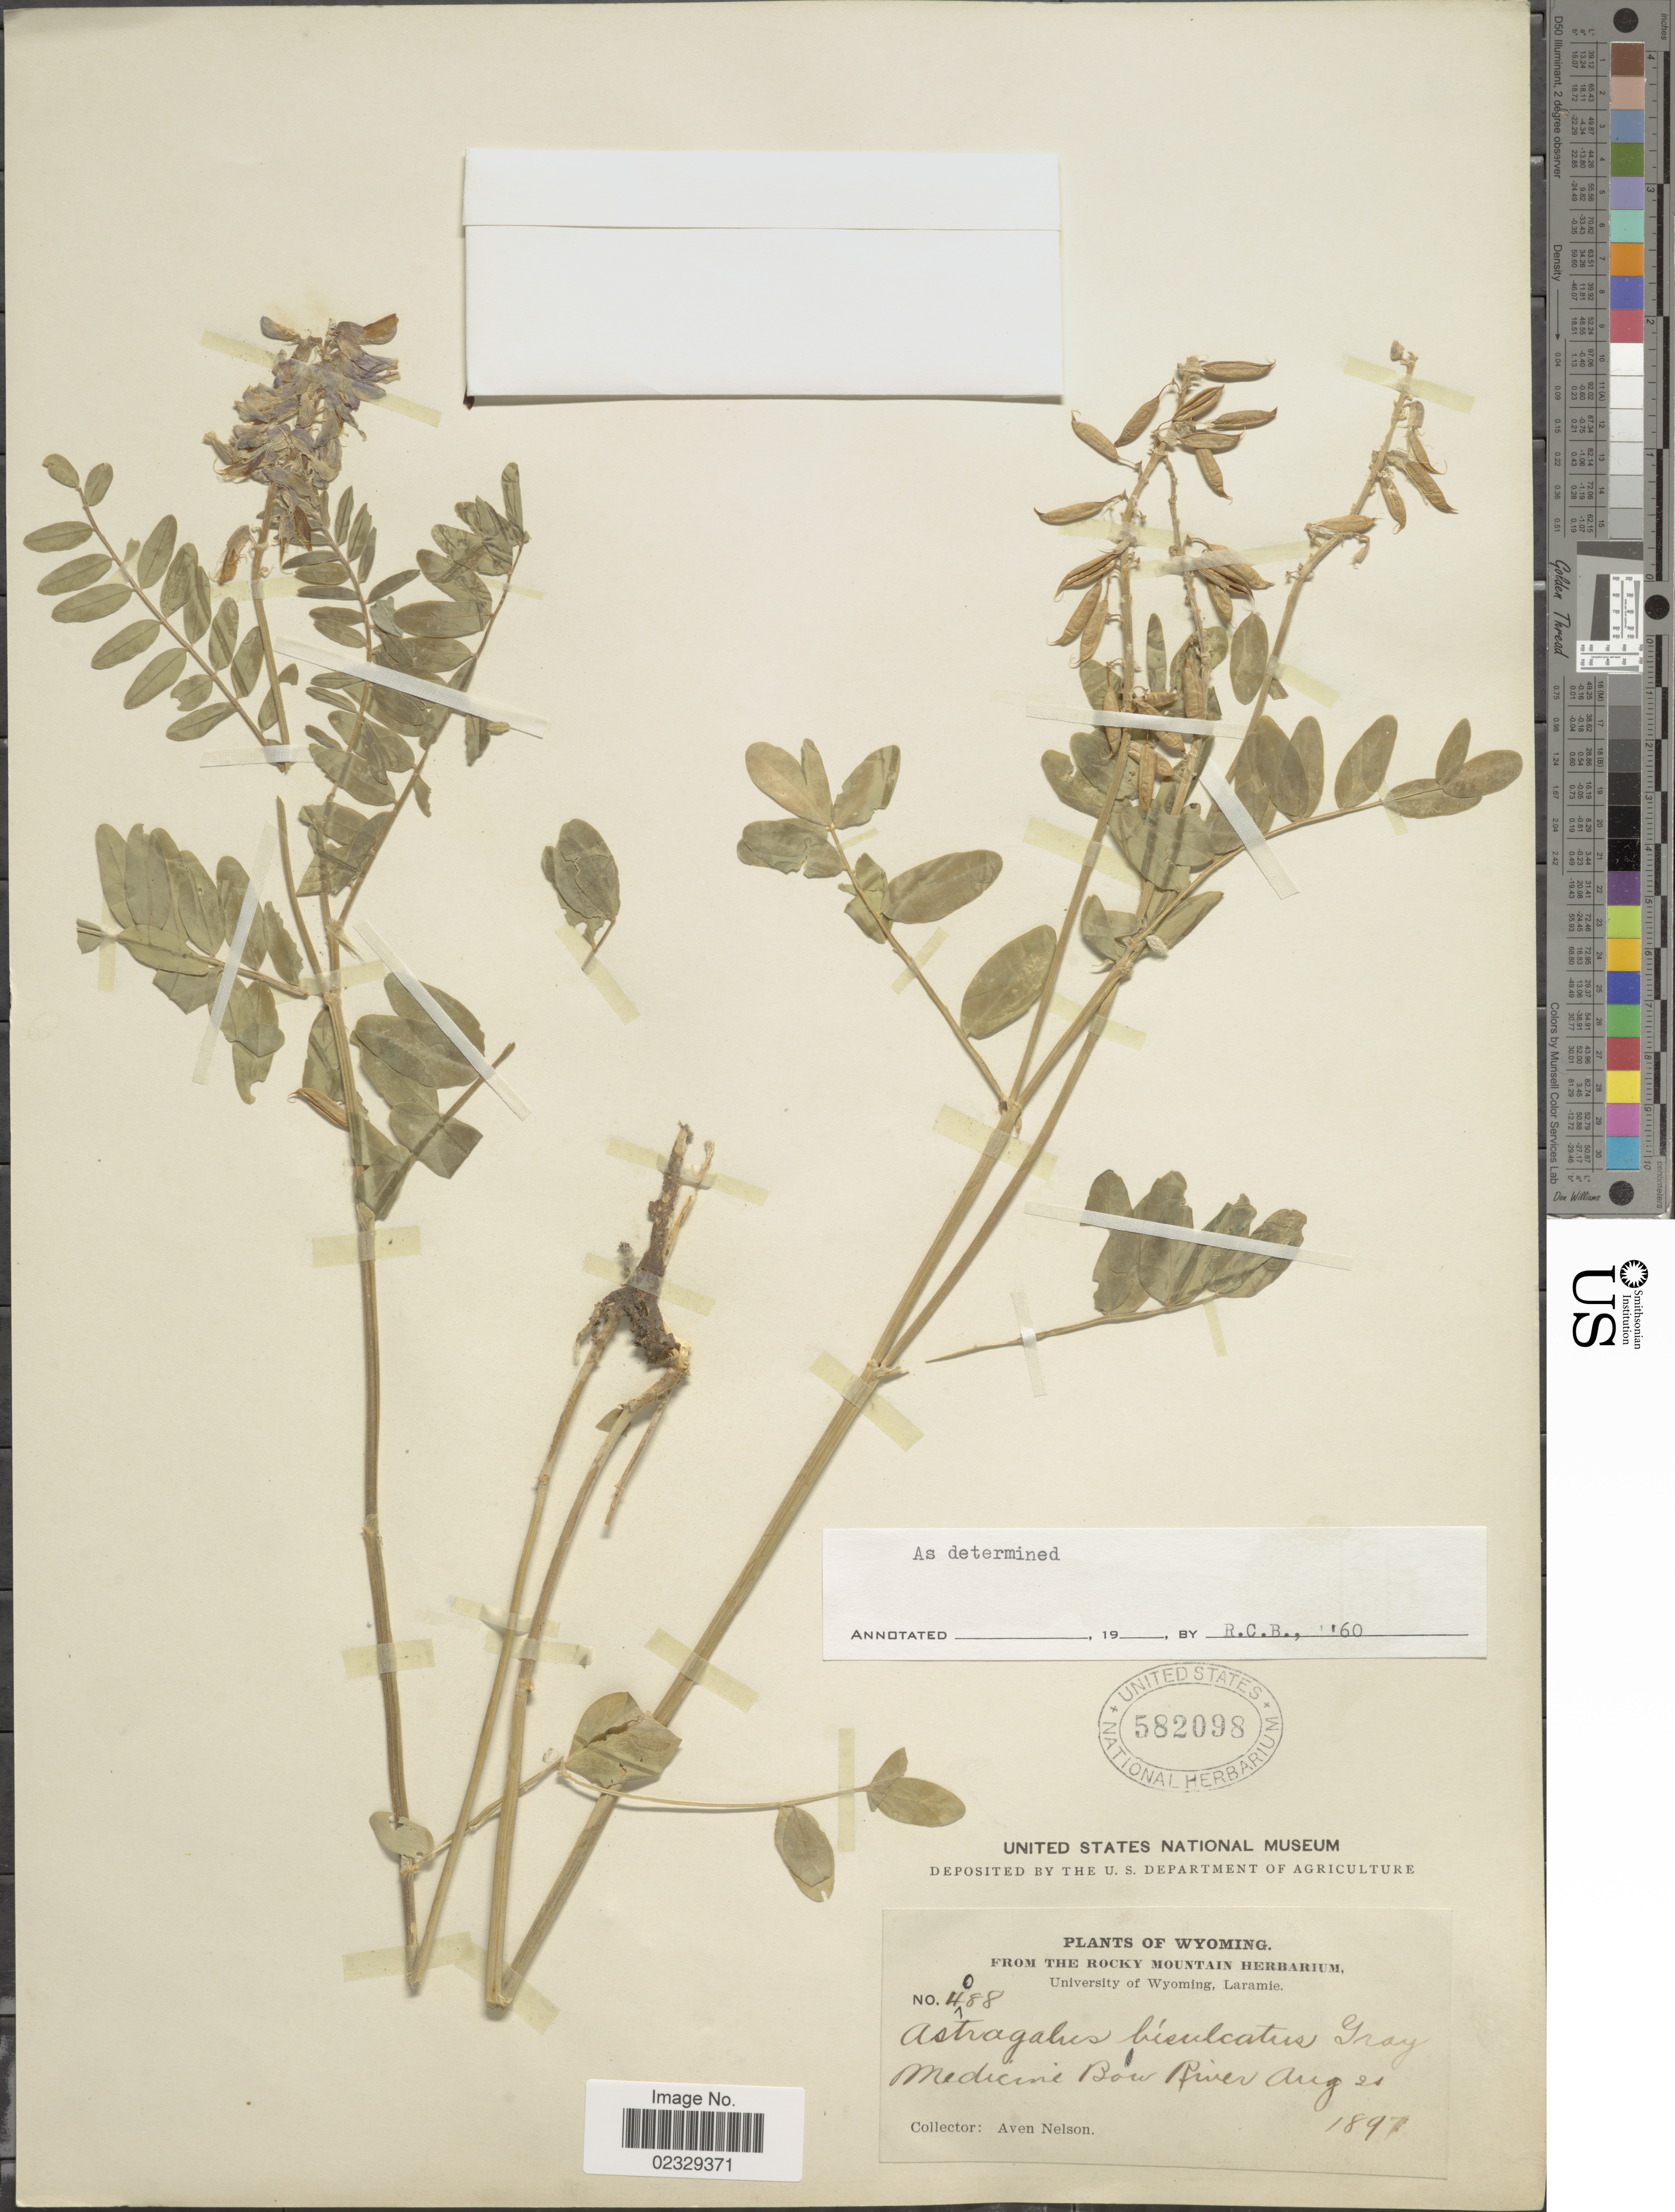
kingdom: Plantae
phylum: Tracheophyta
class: Magnoliopsida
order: Fabales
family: Fabaceae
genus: Astragalus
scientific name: Astragalus bisulcatus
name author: (Hook.) A. Gray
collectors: A. Nelson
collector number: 4088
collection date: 1897-08-21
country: United States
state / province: Wyoming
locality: Medicine Bow River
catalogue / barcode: US 582098